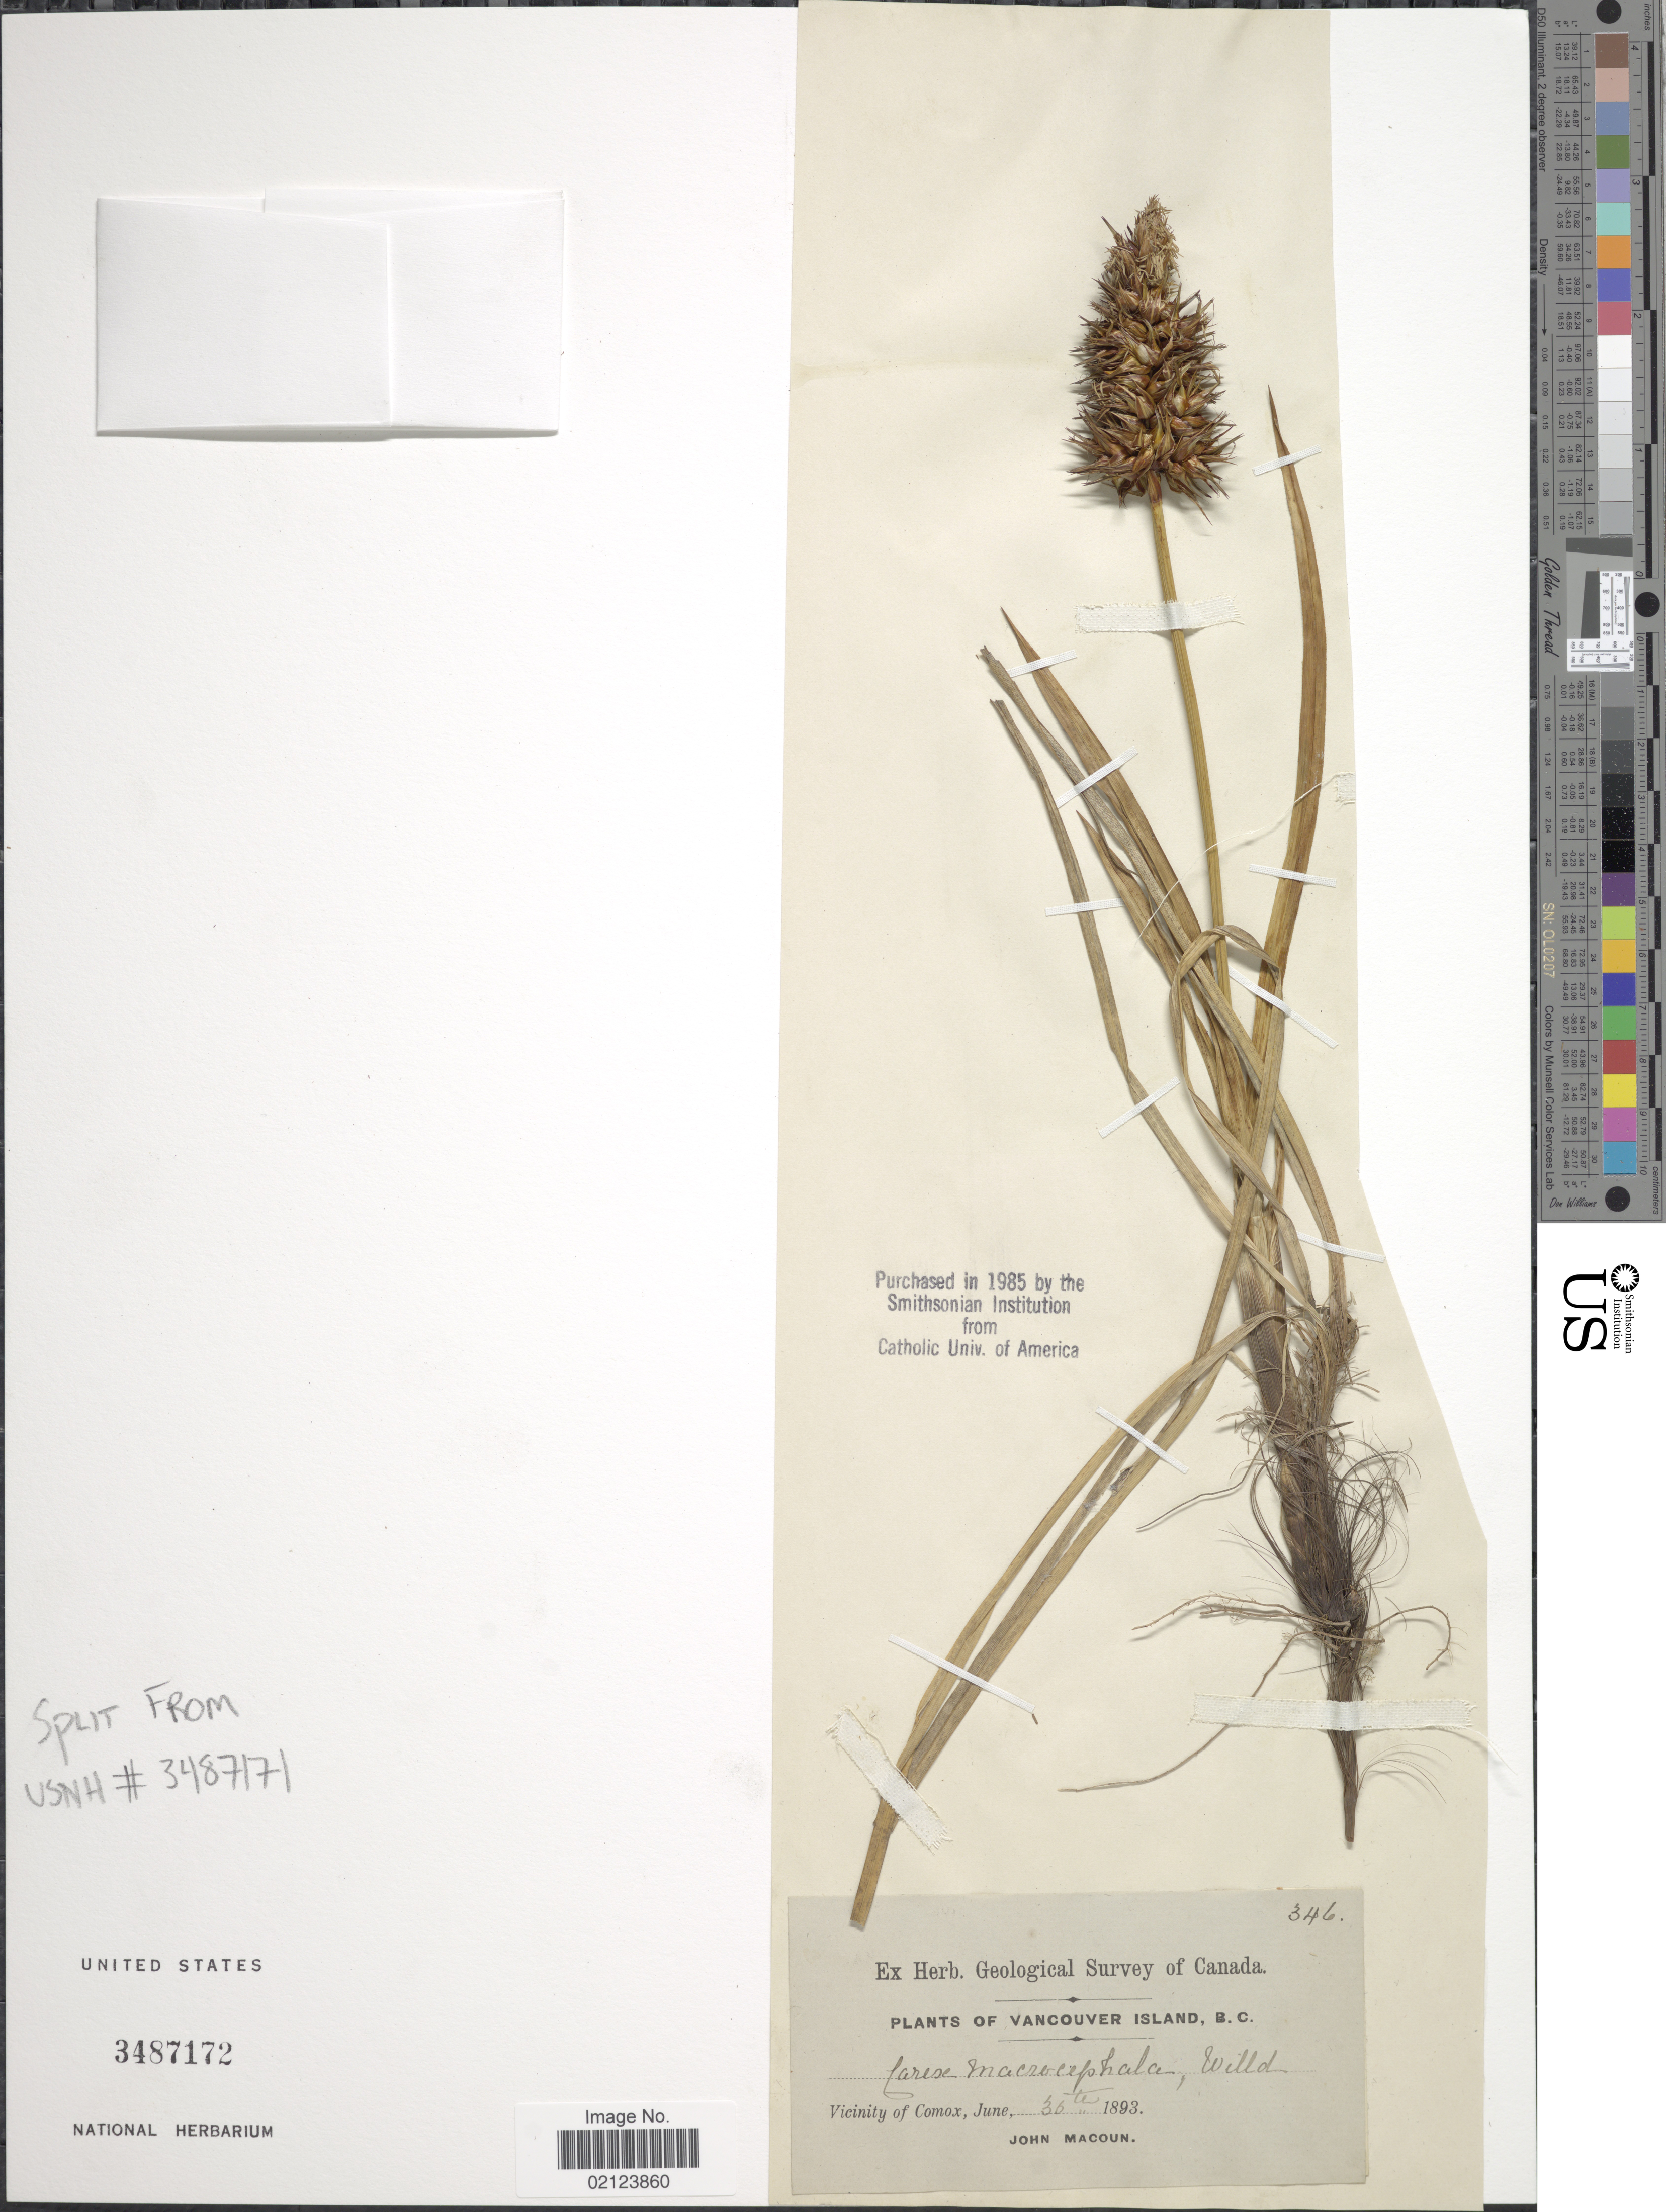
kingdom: Plantae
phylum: Tracheophyta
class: Liliopsida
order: Poales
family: Cyperaceae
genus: Carex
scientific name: Carex macrocephala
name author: Willd. ex Spreng.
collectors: J. Macoun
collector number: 346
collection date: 1893-06-30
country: Canada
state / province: British Columbia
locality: Vancouver Island, Vicinity of Comox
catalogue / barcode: US 3487172